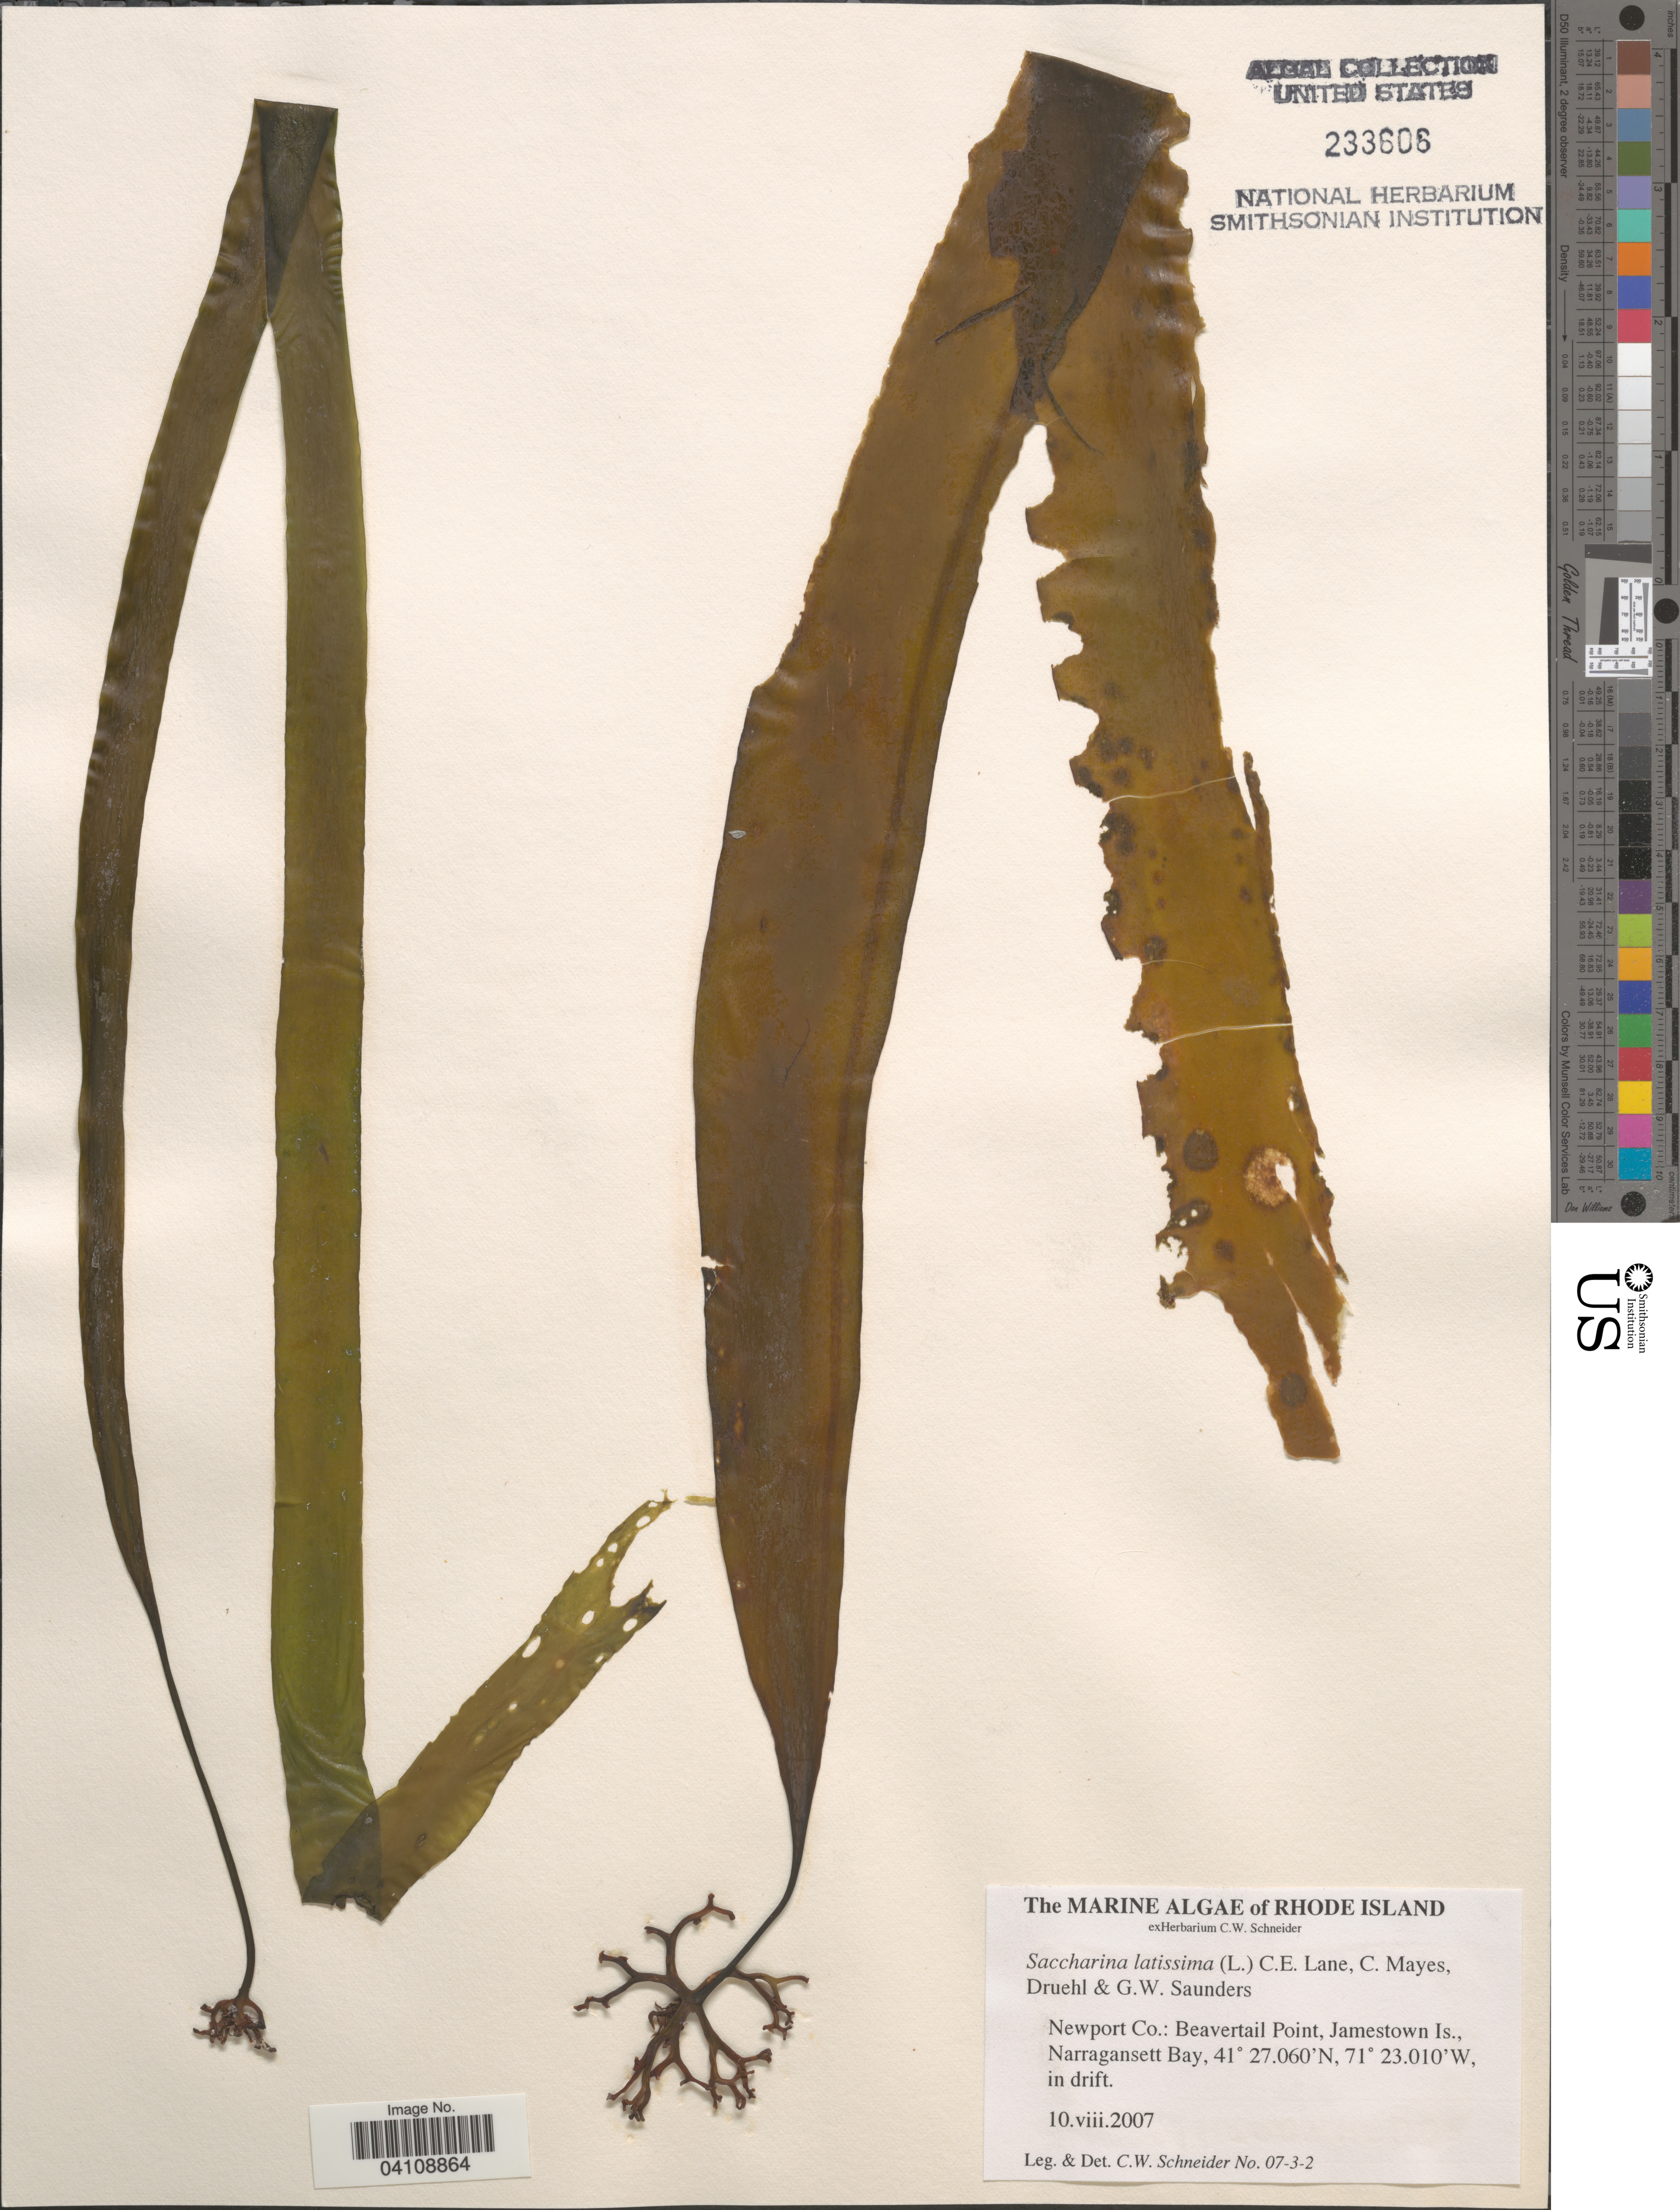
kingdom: Chromista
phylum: Ochrophyta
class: Phaeophyceae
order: Laminariales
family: Laminariaceae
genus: Saccharina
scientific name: Saccharina latissima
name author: C.E. Lane et al.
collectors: C. W.Schneider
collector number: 07-3-2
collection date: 2007-08-10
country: United States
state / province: Rhode Island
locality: Newport Co.: Beavertail Point, Jamestown Is., Narragansett Bay.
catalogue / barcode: US 233606